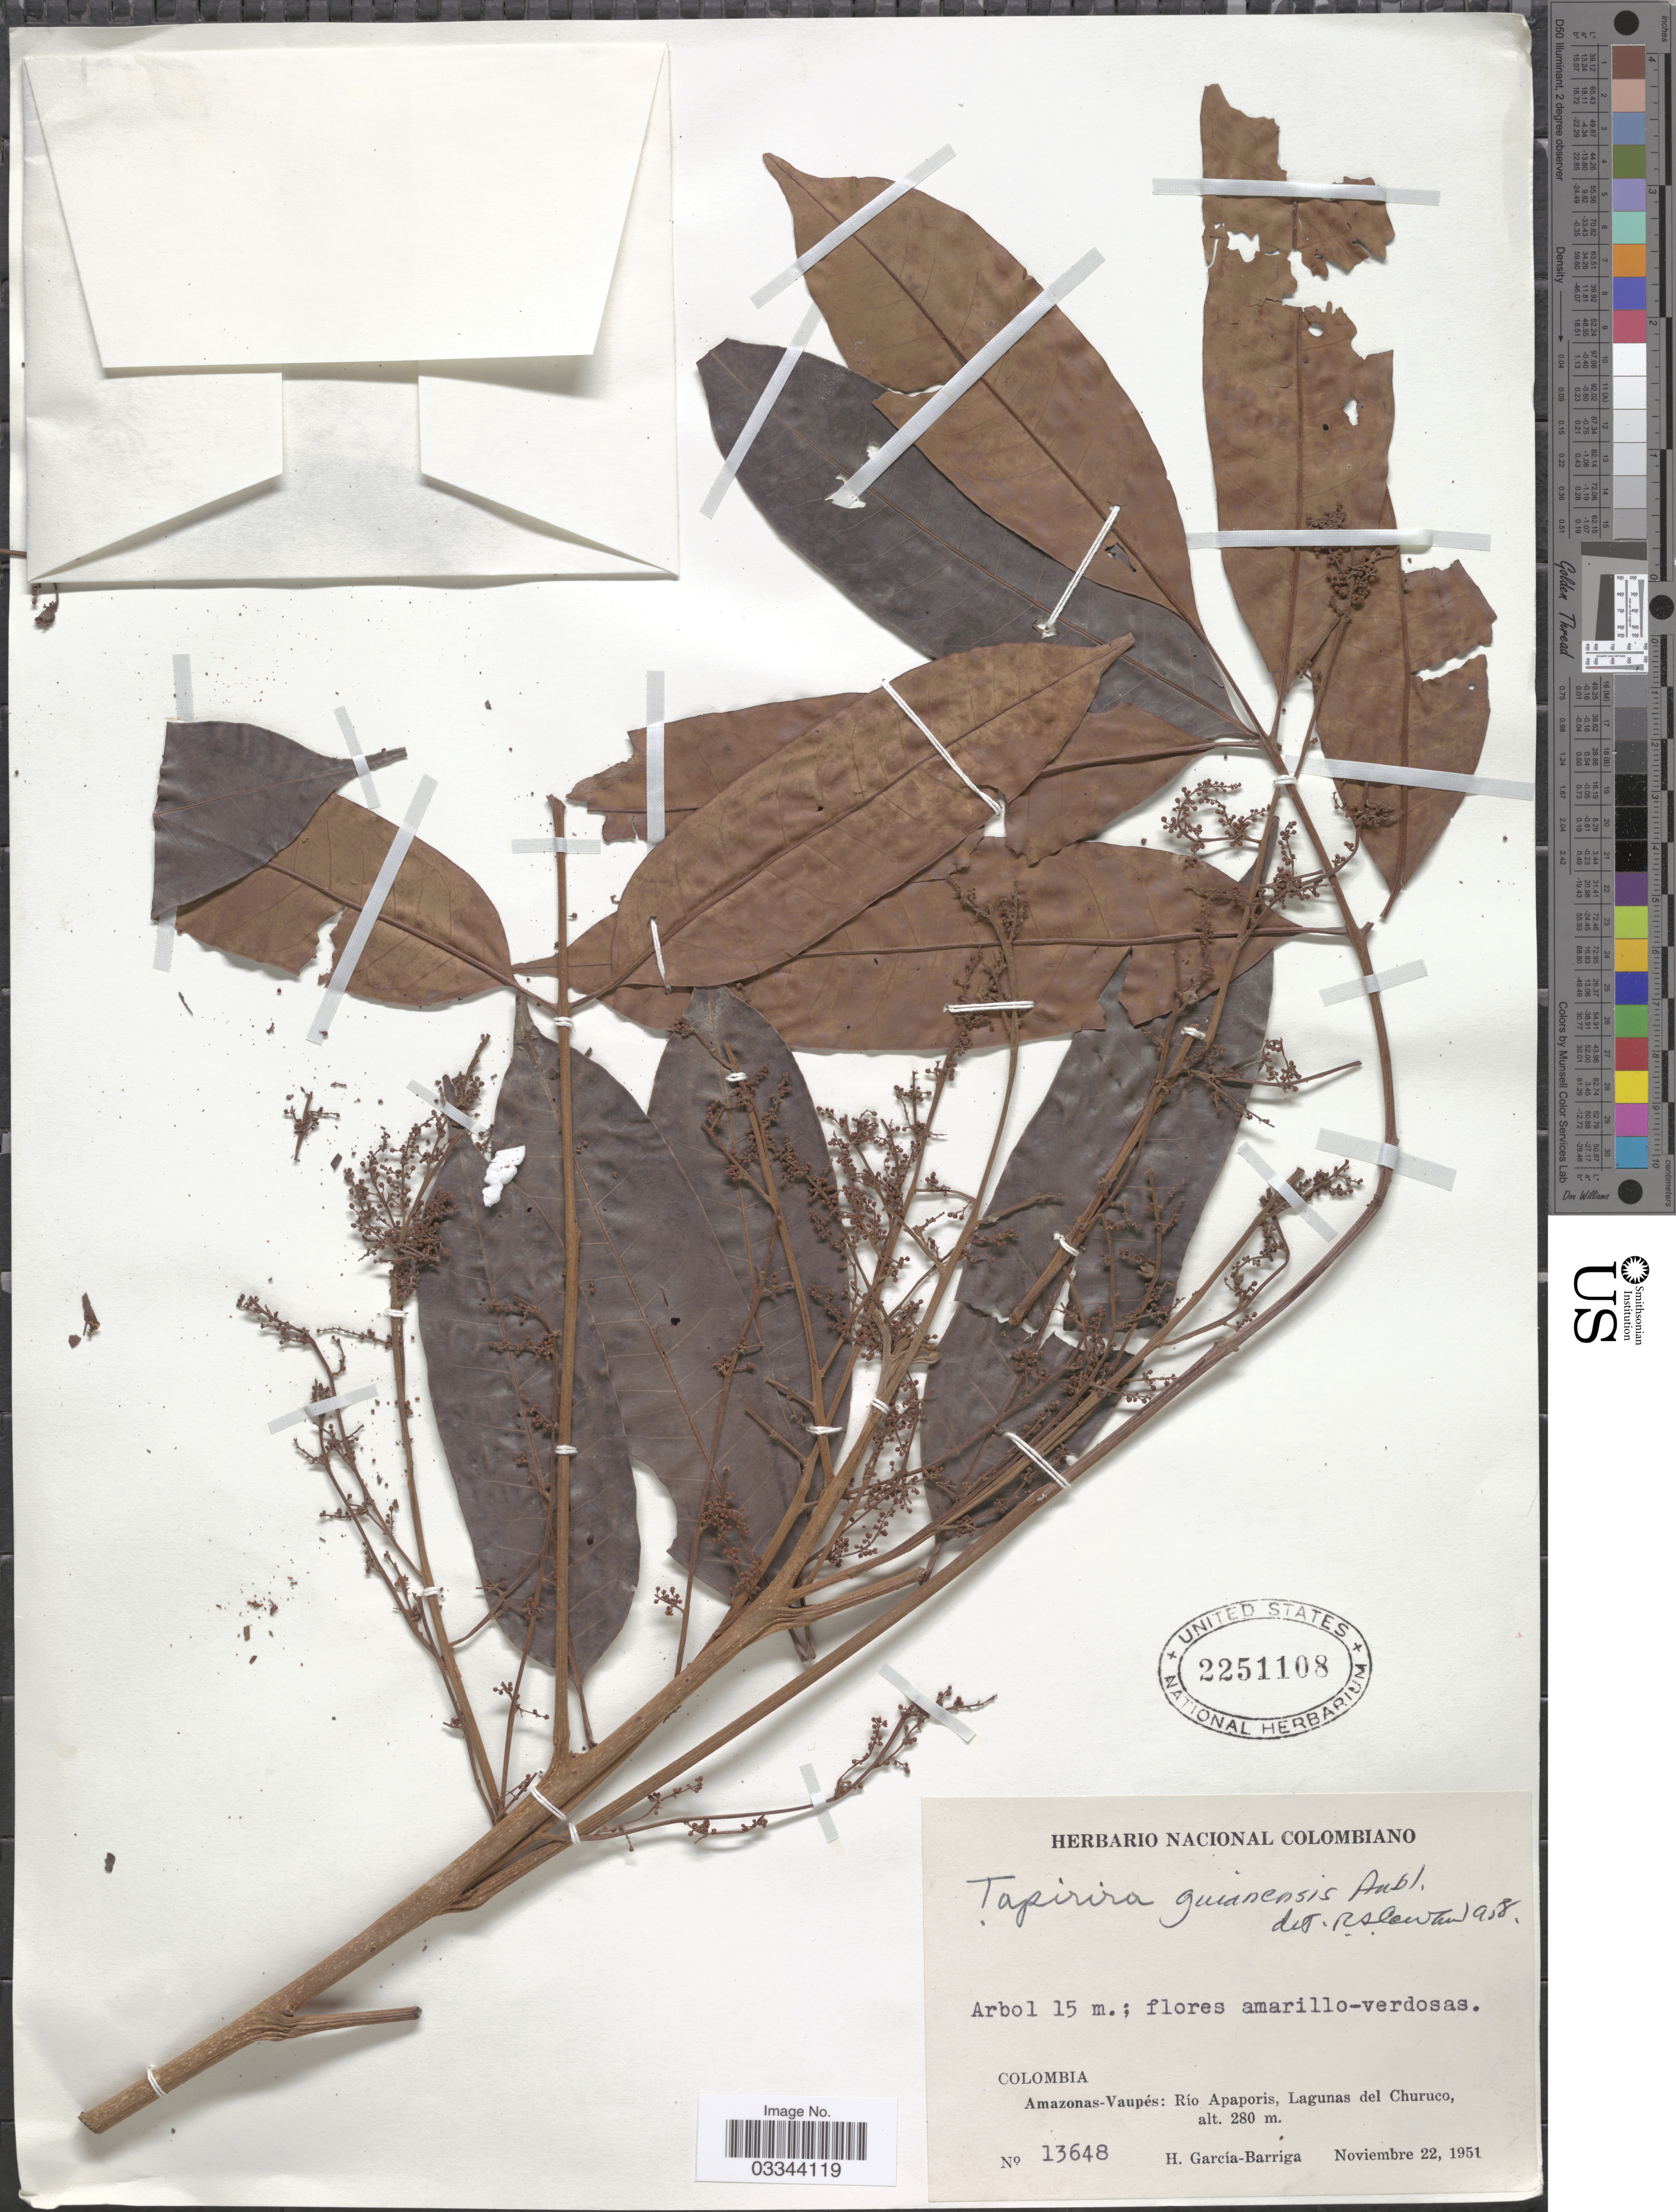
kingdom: Plantae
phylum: Tracheophyta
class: Magnoliopsida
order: Sapindales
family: Anacardiaceae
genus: Tapirira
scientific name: Tapirira guianensis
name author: Aubl.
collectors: H. García Barriga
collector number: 13648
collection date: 1951-11-22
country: Colombia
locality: Amazonas-Vaupés: Río Apaporis, Lagunas del Churuco.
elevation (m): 280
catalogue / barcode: US 2251108